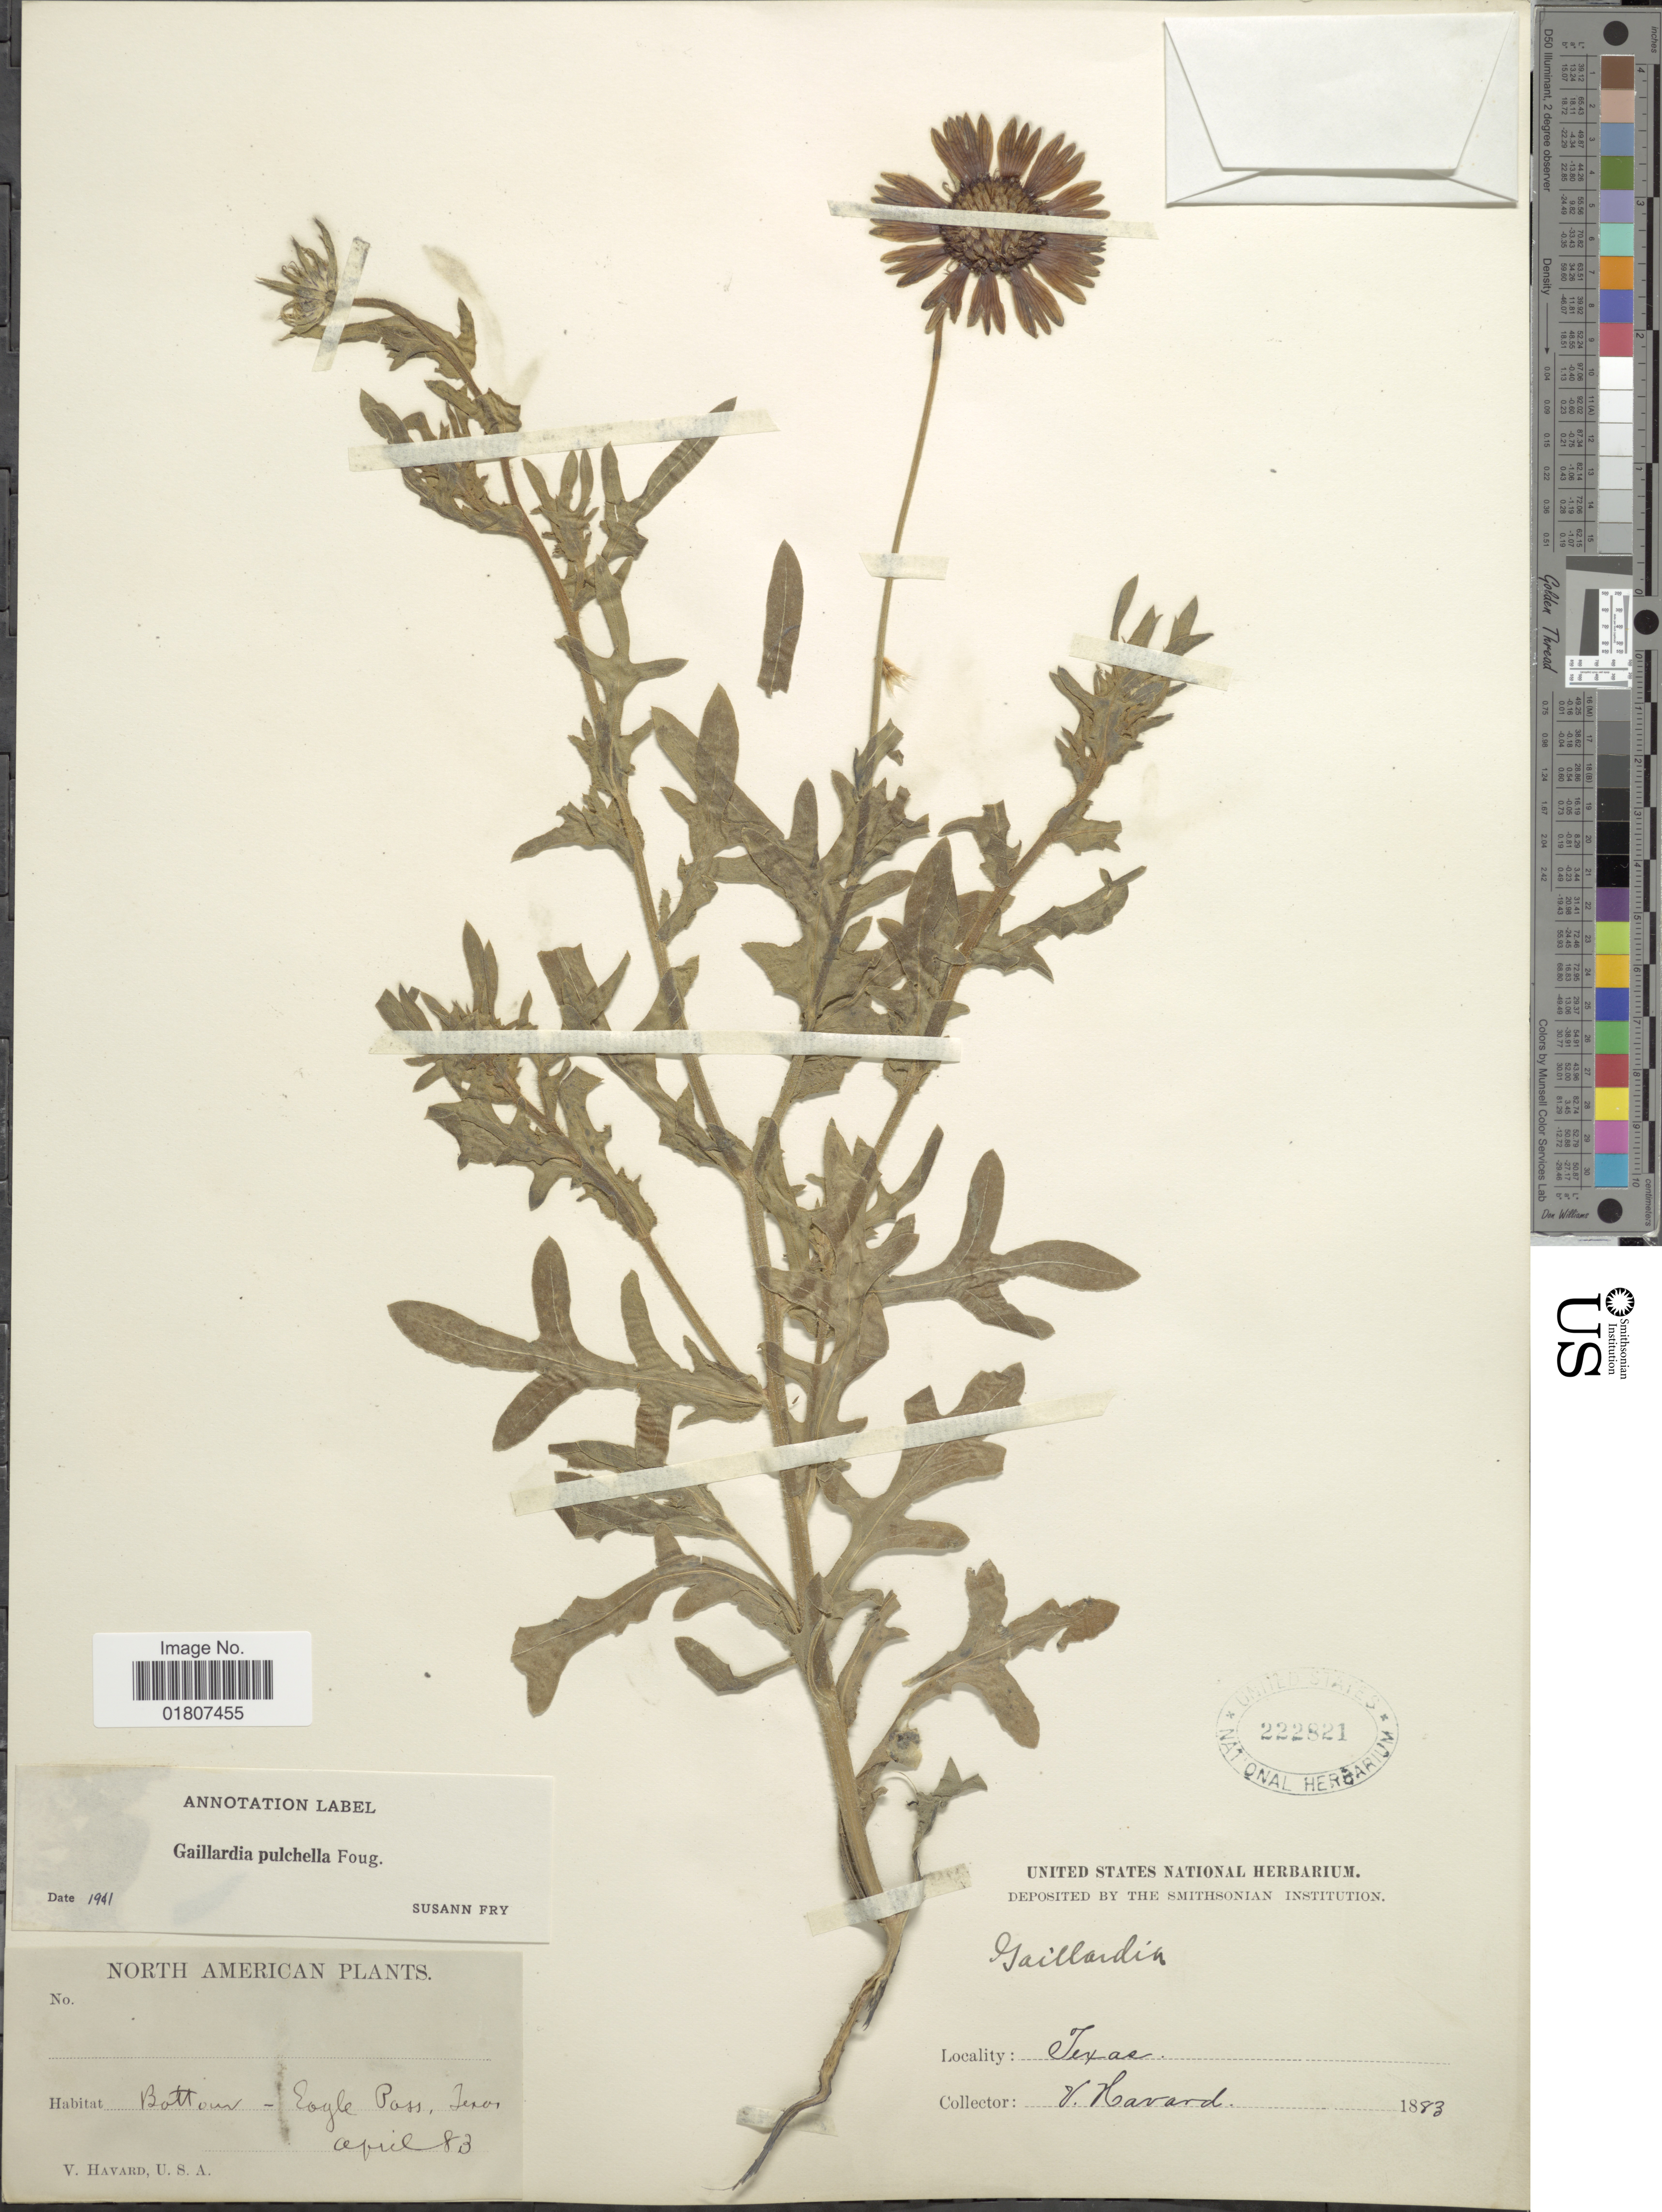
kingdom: Plantae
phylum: Tracheophyta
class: Magnoliopsida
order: Asterales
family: Asteraceae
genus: Gaillardia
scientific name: Gaillardia pulchella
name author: Foug.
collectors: V. Havard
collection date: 1883-04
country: United States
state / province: Texas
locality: Eagle Pass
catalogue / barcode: US 222821